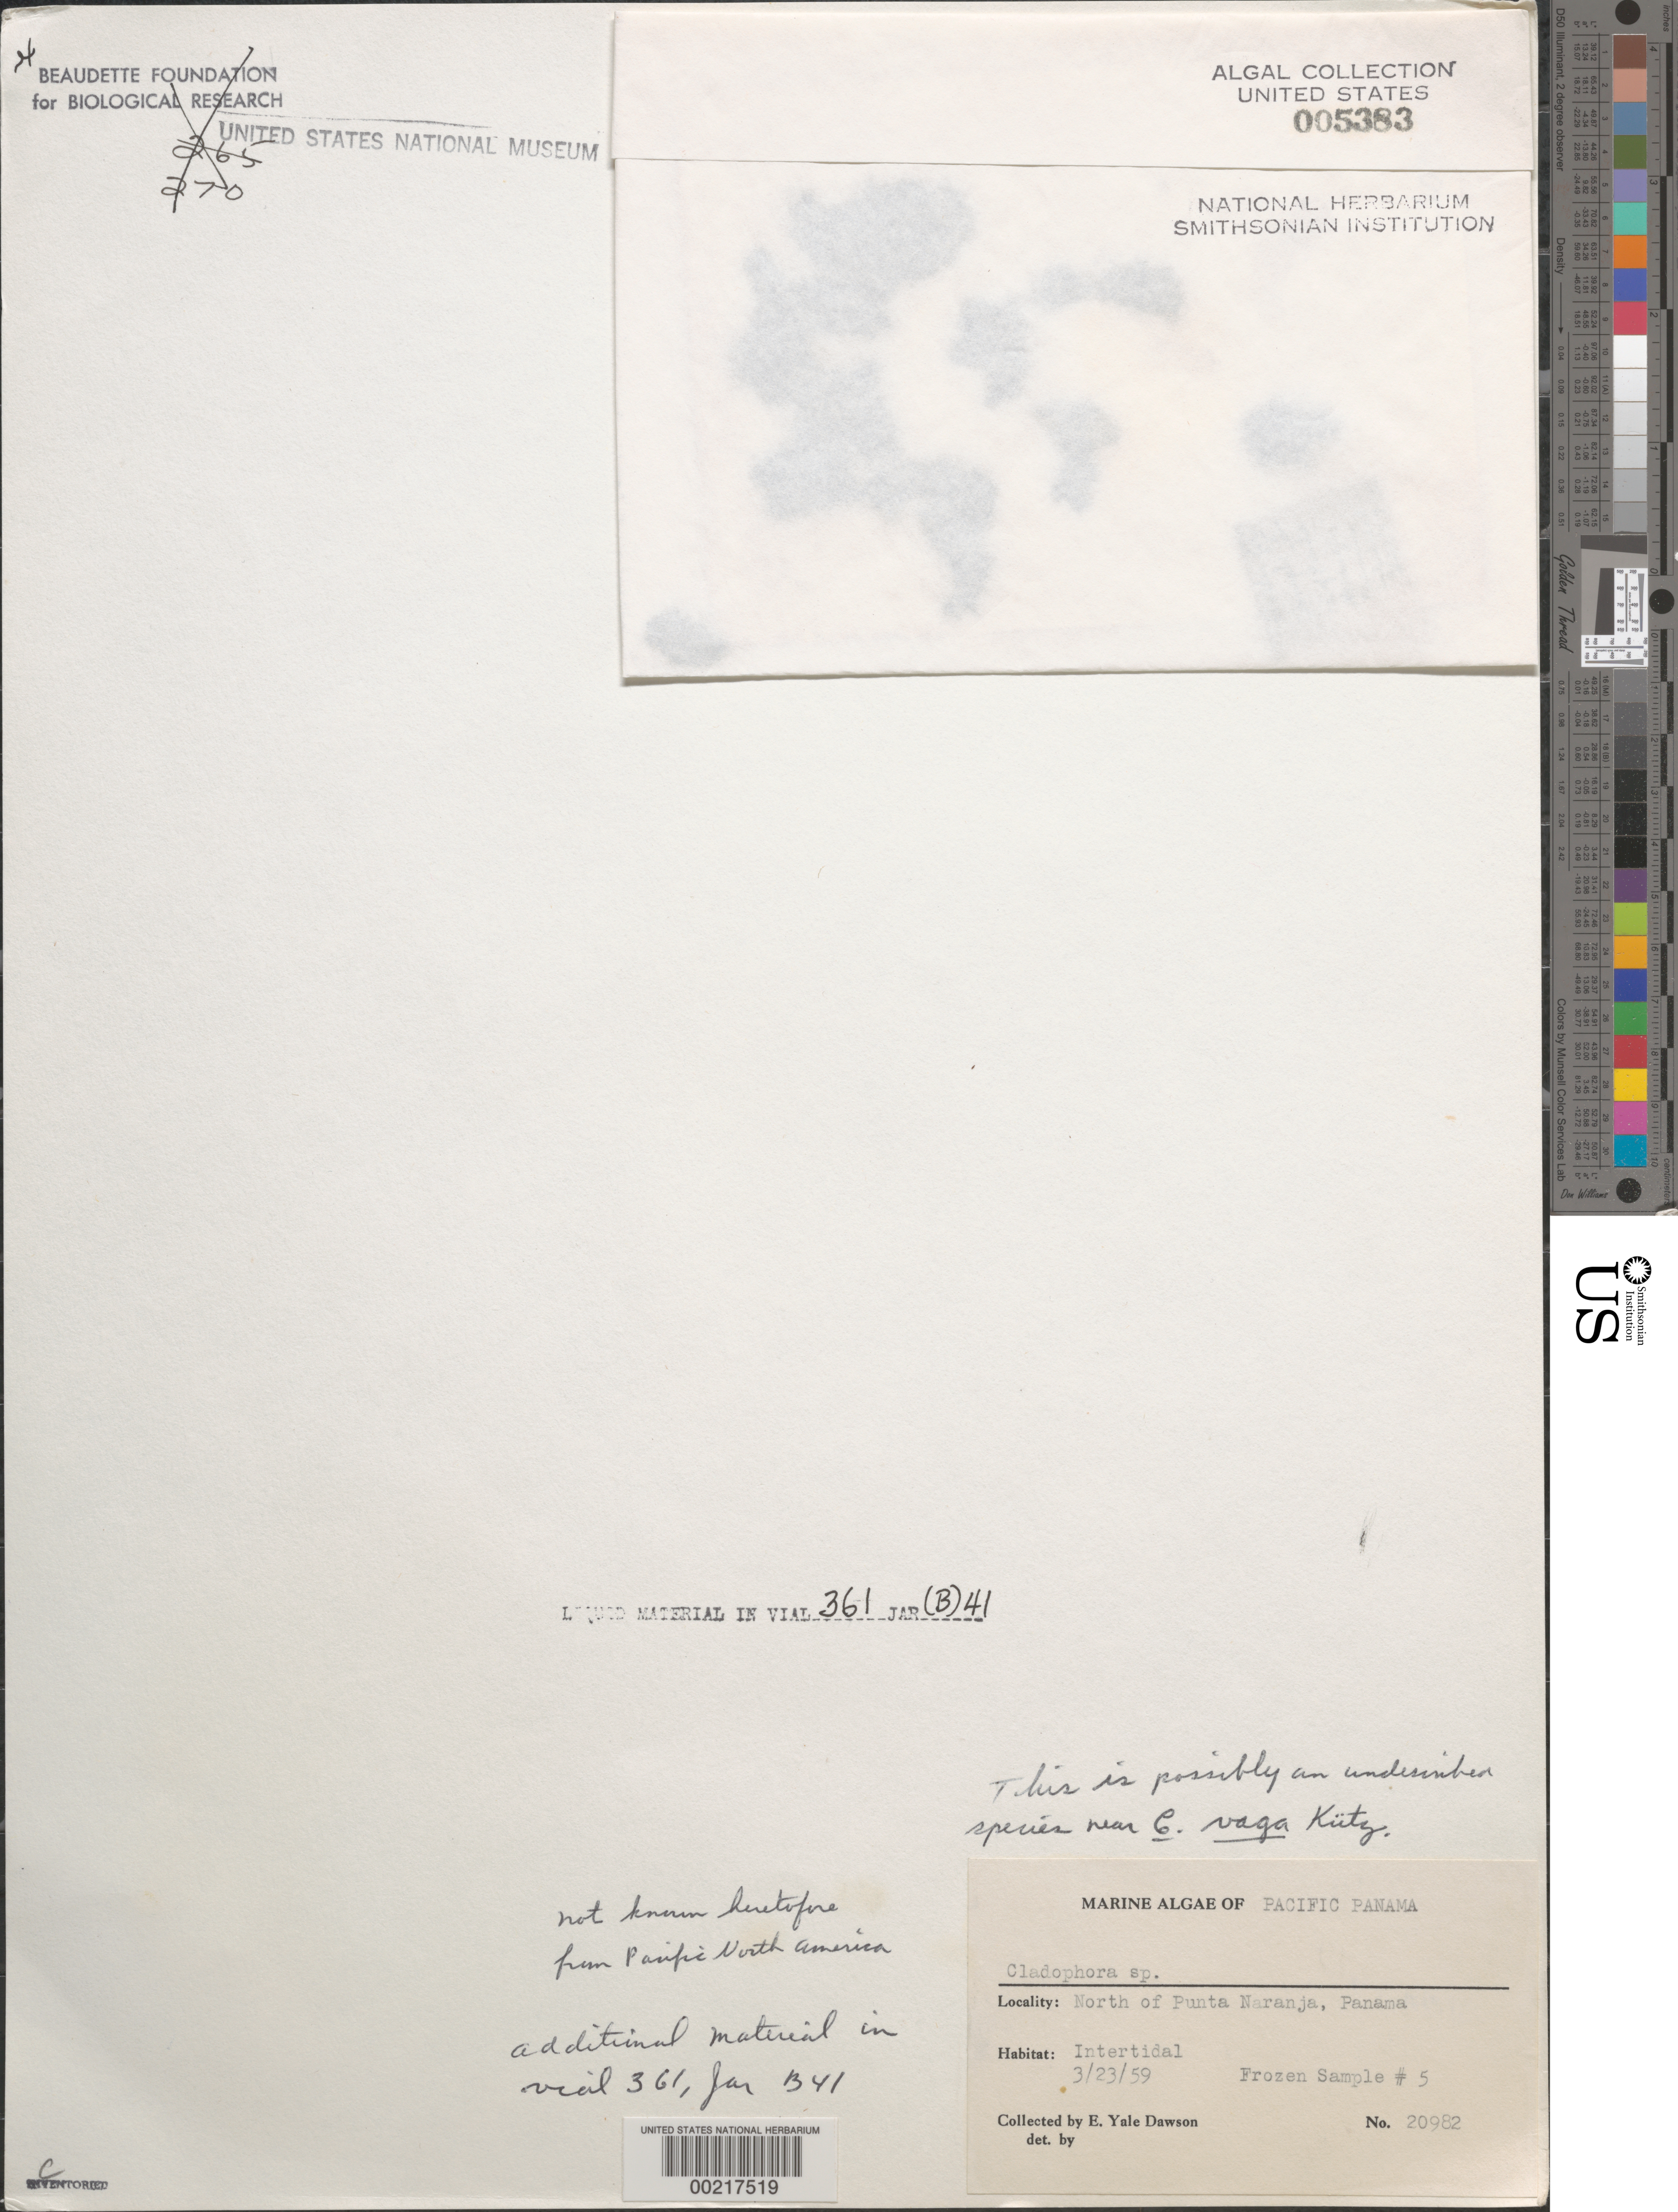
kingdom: Plantae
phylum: Chlorophyta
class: Ulvophyceae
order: Cladophorales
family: Cladophoraceae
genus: Cladophora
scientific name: Cladophora sp.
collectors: E. Y. Dawson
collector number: EYD 20982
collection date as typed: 23 Mar 1959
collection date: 1959-03-23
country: Panama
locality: North of Punta Naranja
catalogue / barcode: US 5383